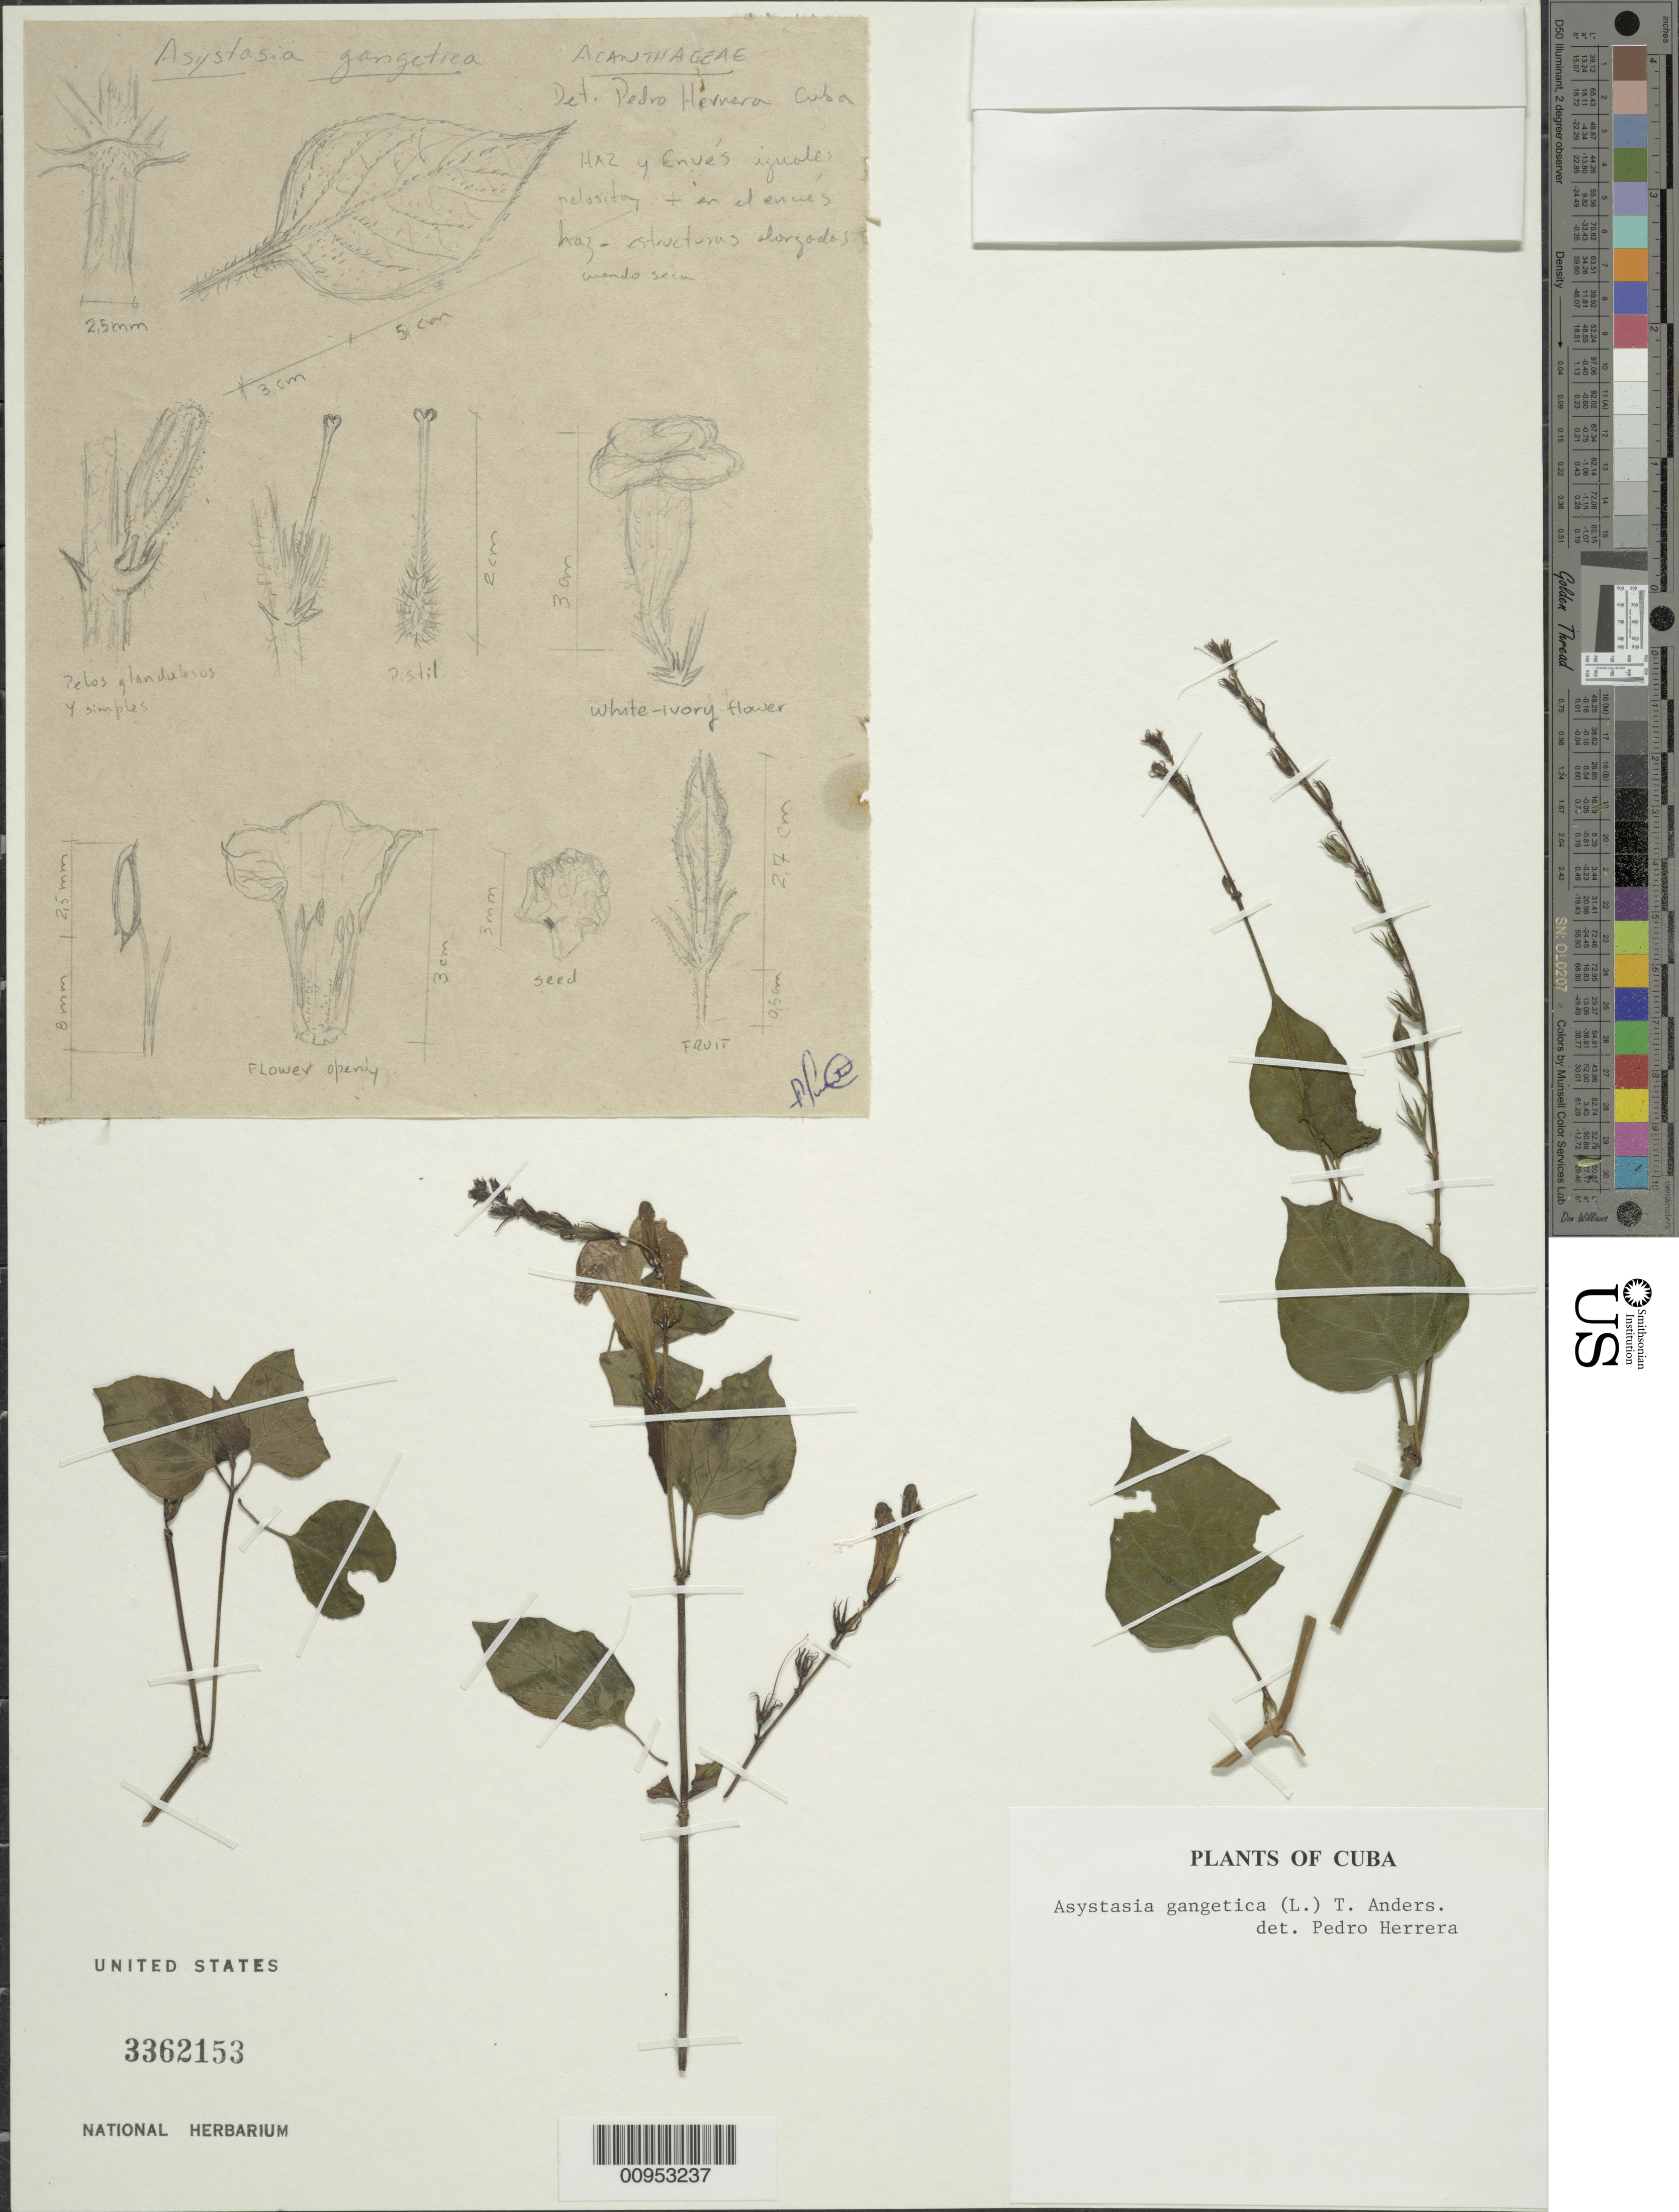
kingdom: Plantae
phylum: Tracheophyta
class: Magnoliopsida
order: Lamiales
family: Acanthaceae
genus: Asystasia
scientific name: Asystasia gangetica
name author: (L.) T. Anderson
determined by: Herrera, P.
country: Cuba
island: Cuba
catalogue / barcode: US 3362153